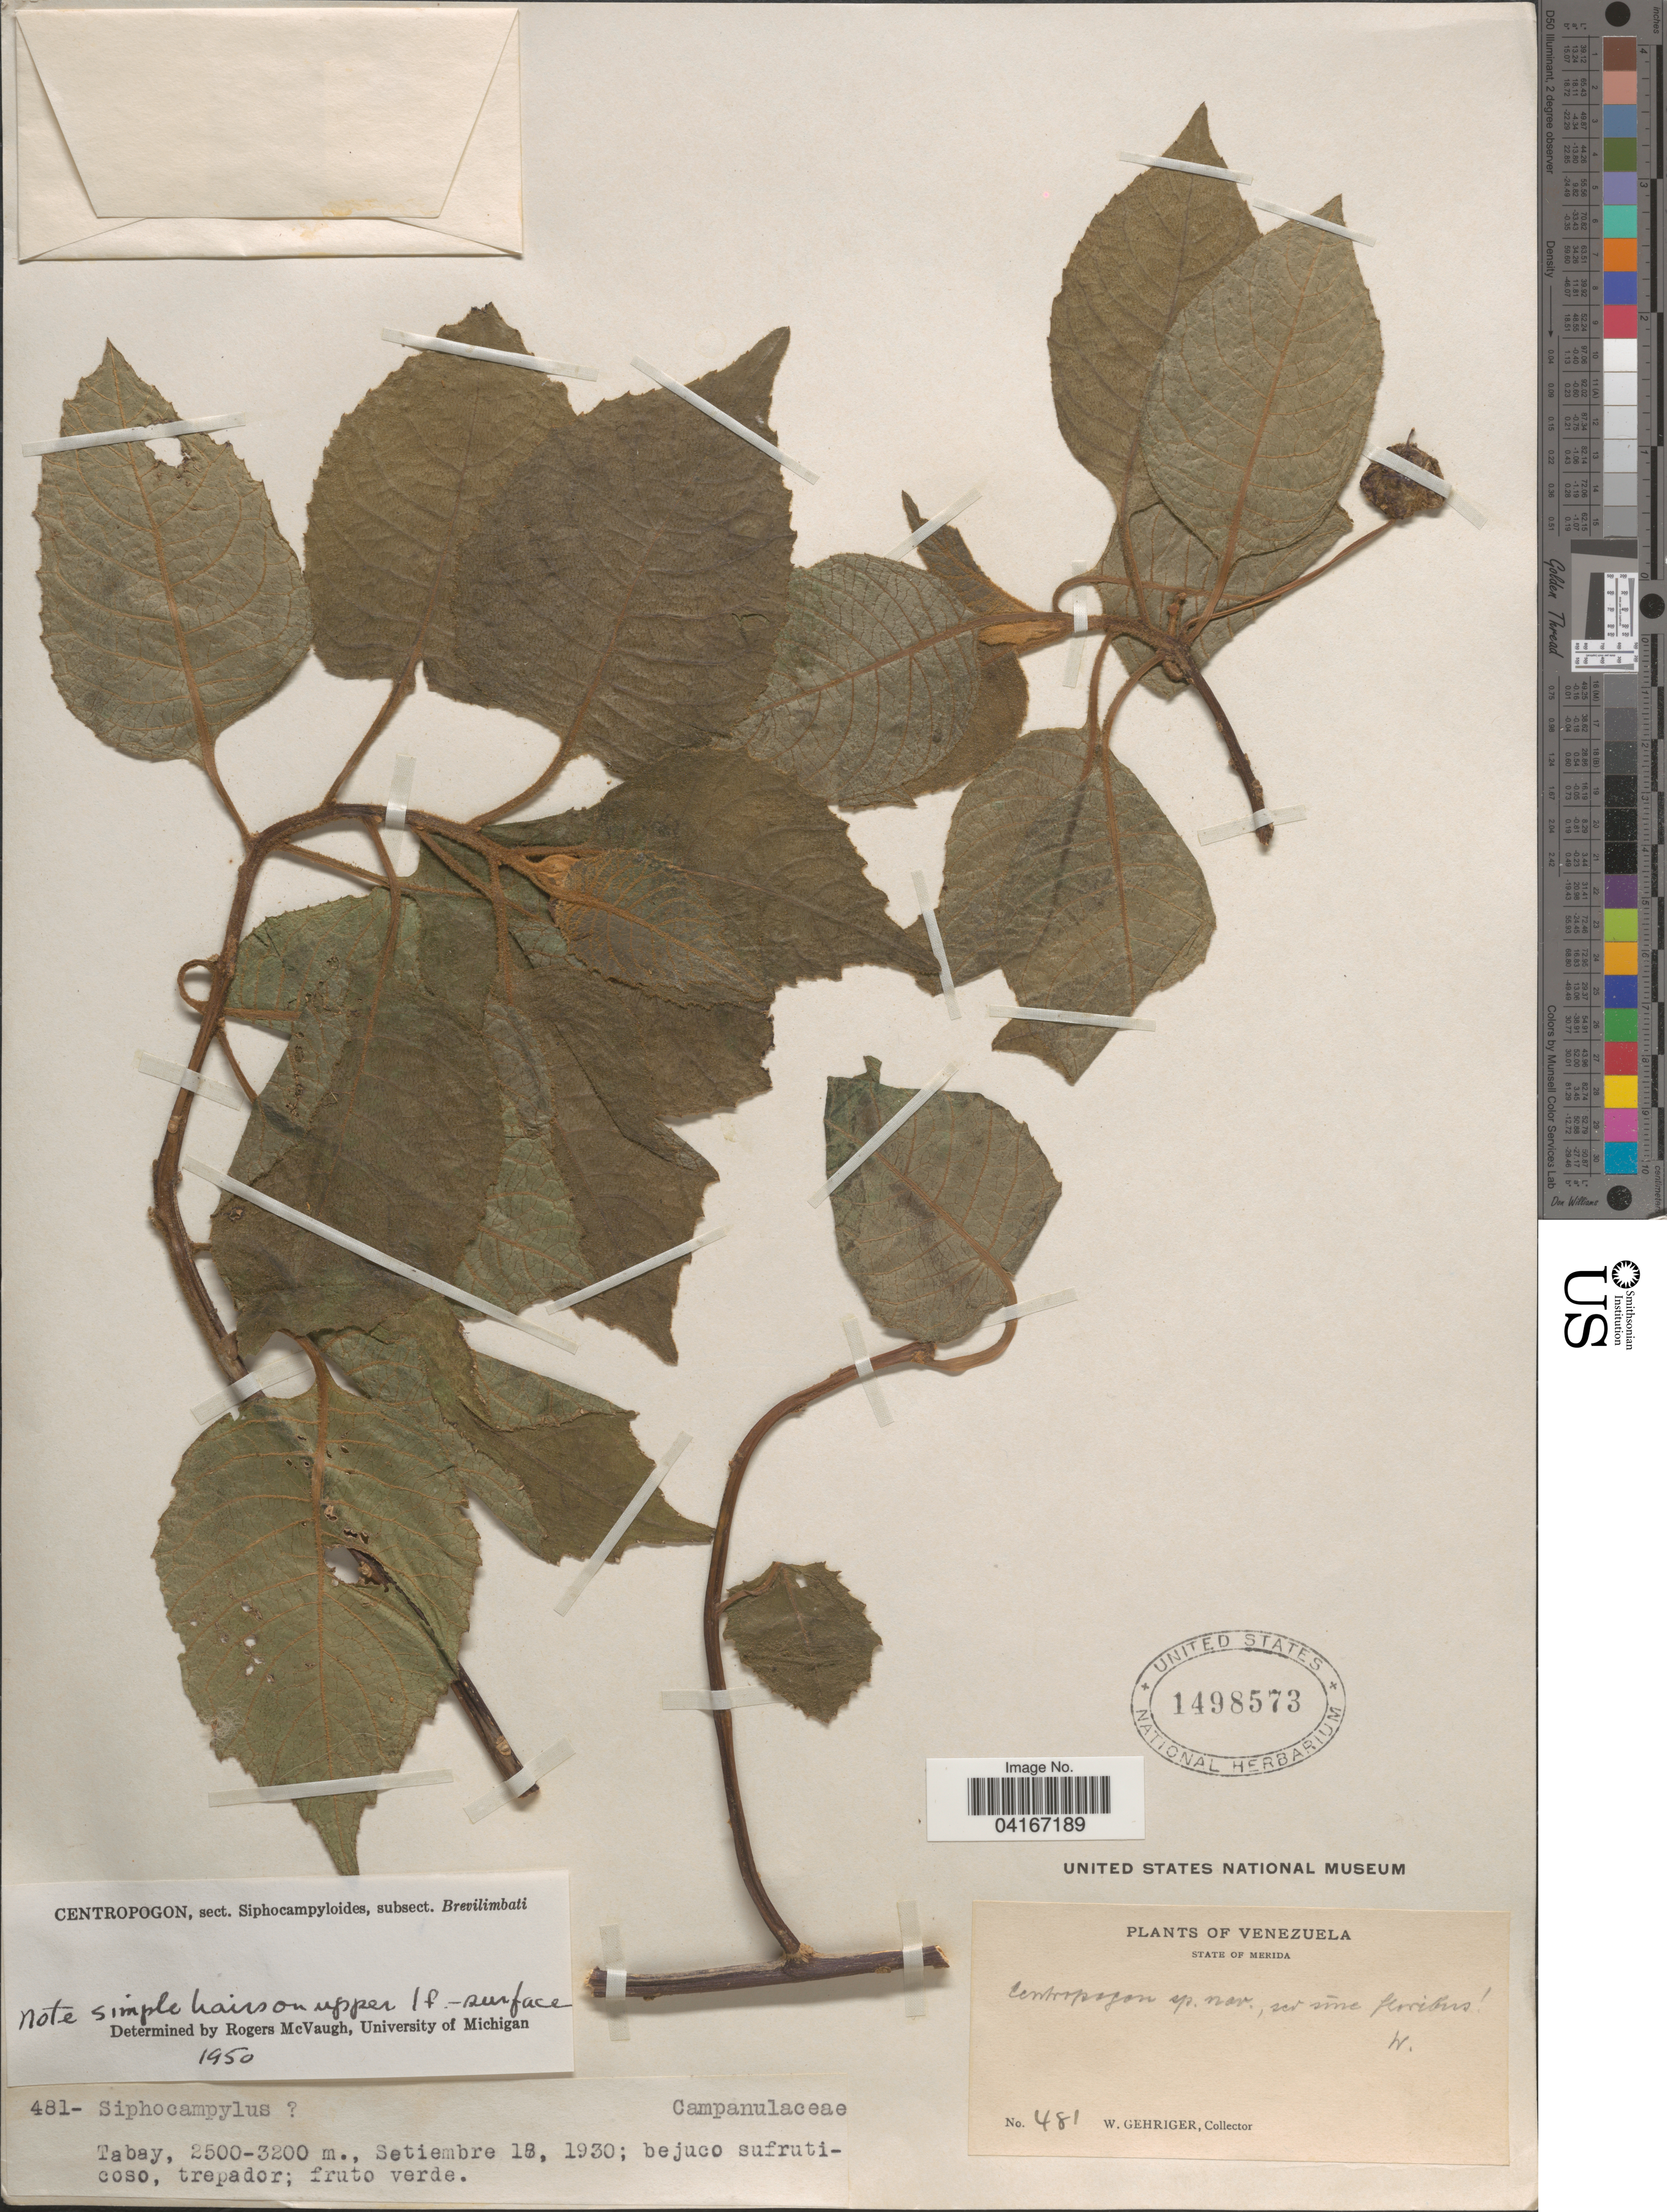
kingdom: Plantae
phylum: Tracheophyta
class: Magnoliopsida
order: Asterales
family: Campanulaceae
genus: Centropogon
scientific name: Centropogon sp.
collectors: W. Gehriger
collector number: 481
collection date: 1930-09-18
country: Venezuela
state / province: Merida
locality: Tabay.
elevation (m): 2500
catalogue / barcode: US 1498573